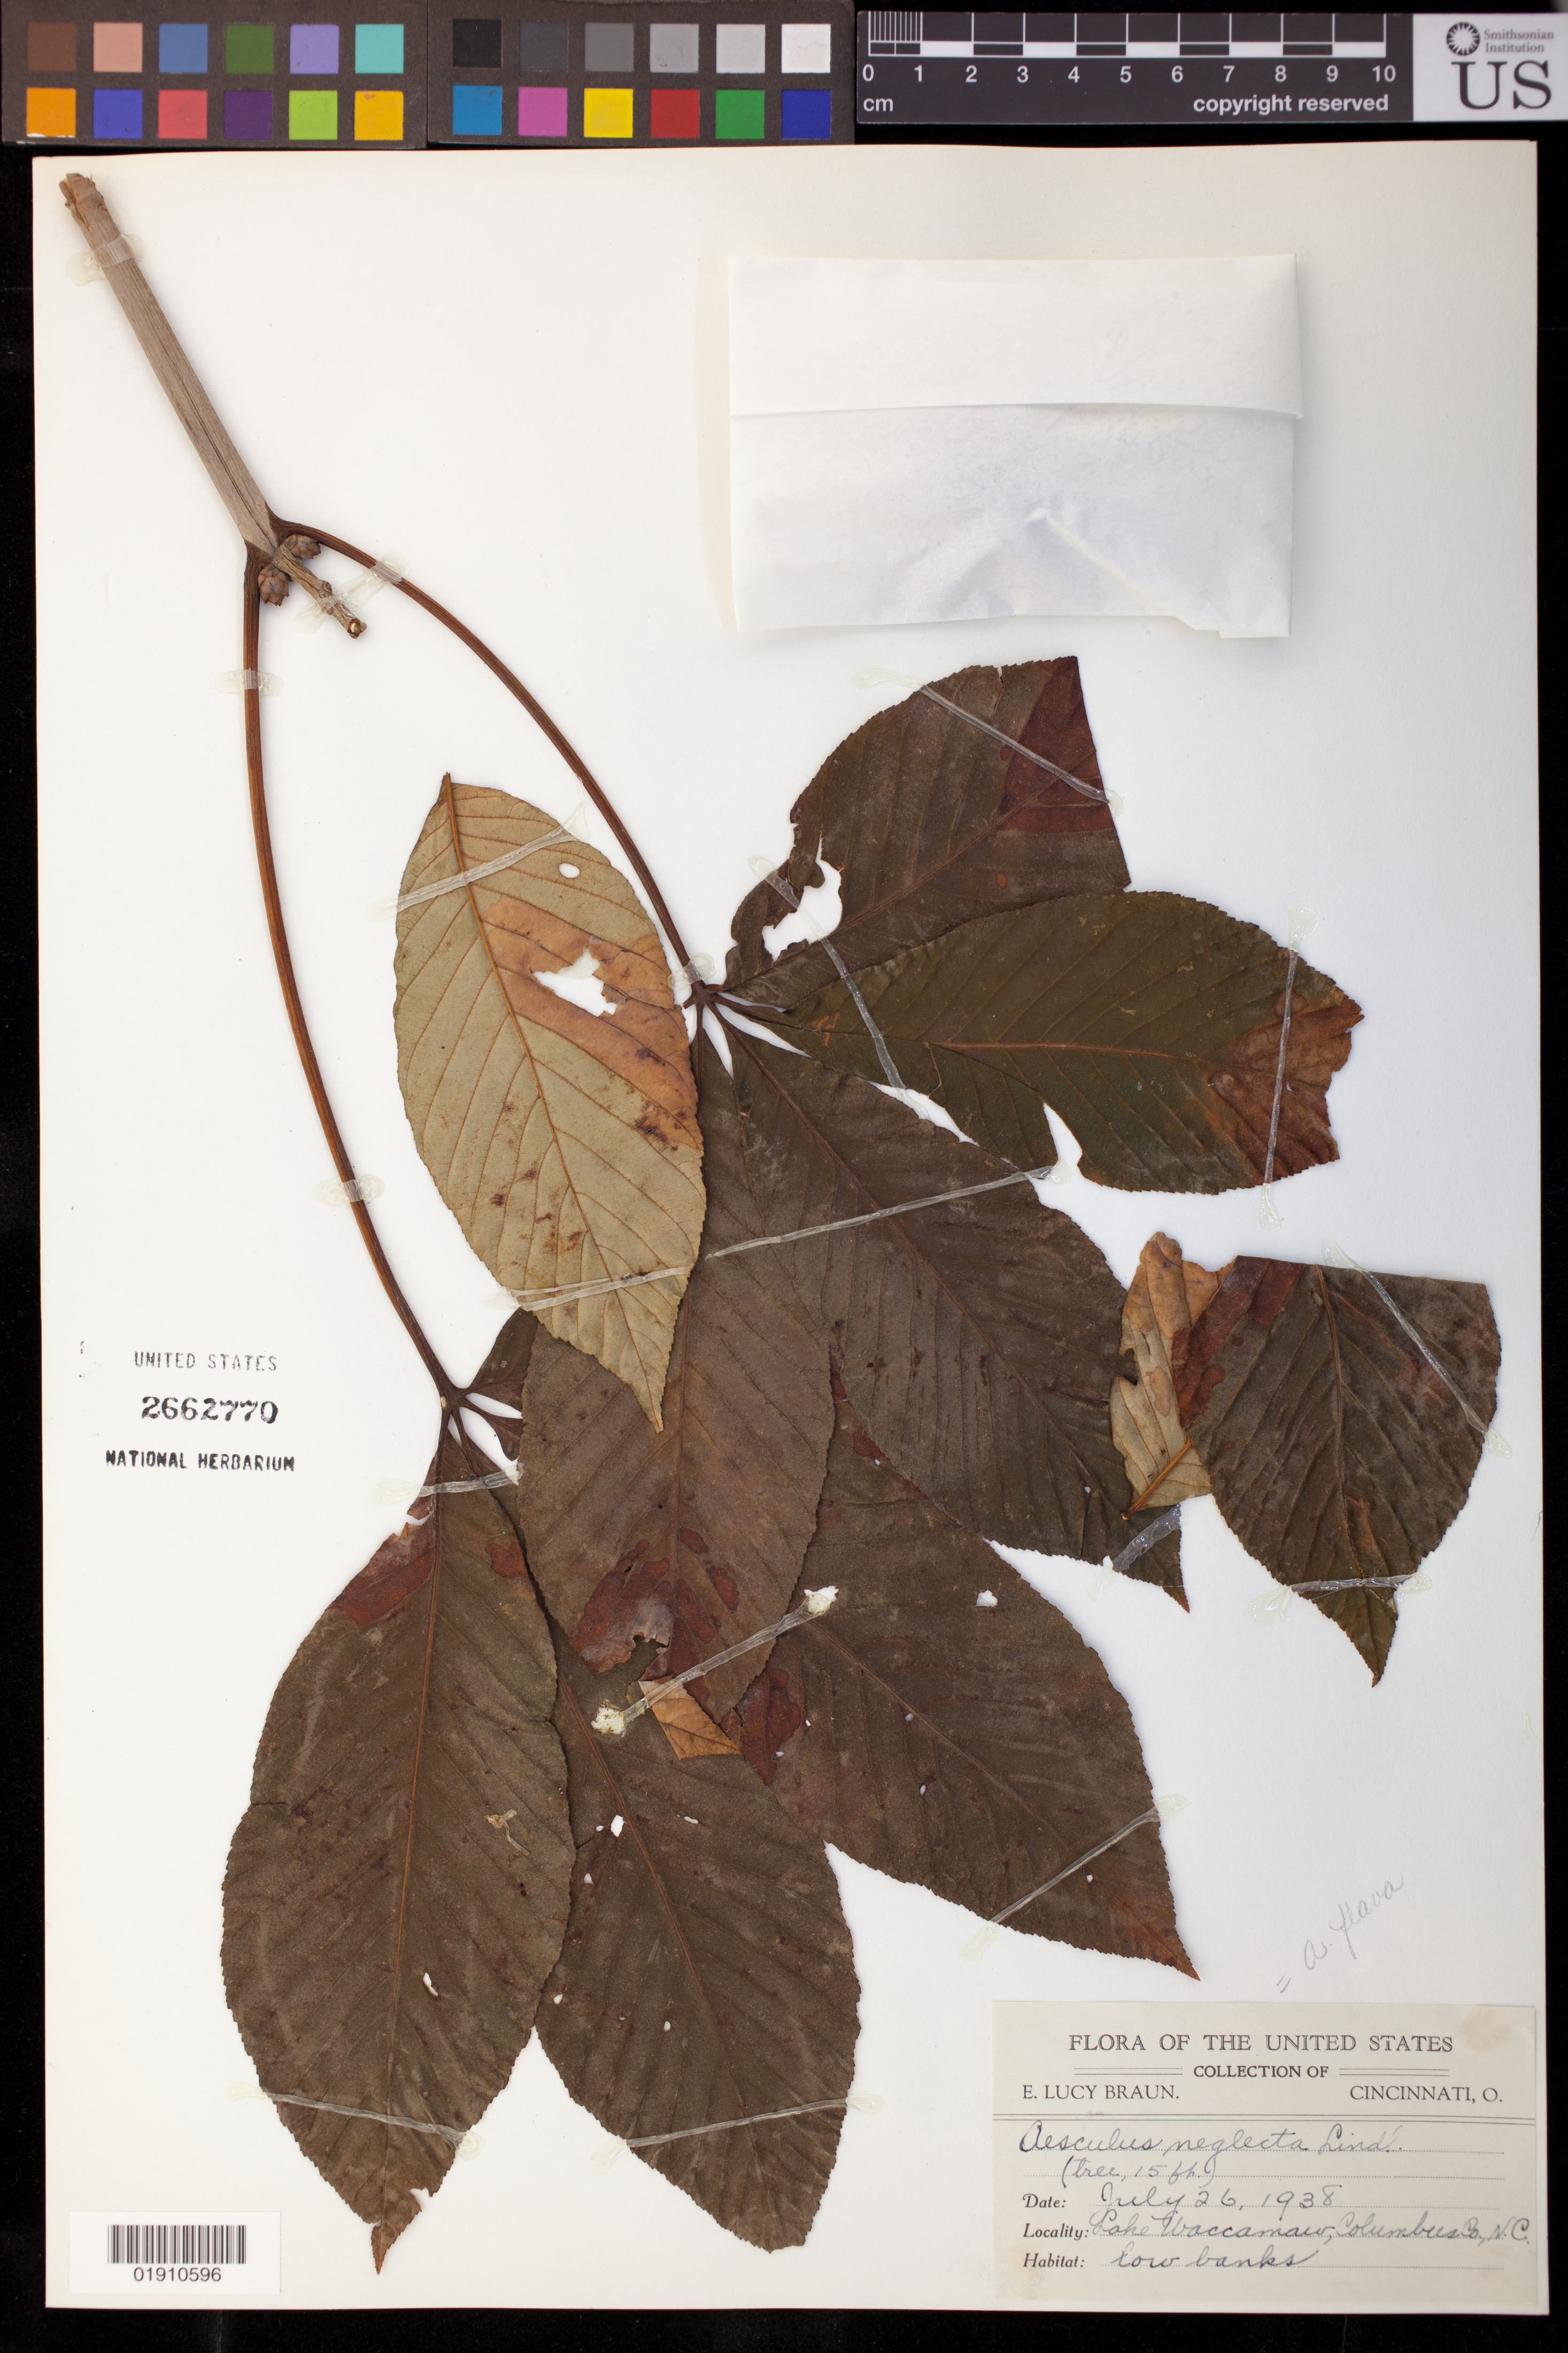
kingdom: Plantae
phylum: Tracheophyta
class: Magnoliopsida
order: Sapindales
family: Sapindaceae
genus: Aesculus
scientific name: Aesculus flava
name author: Sol.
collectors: E. L. Braun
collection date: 1938-07-26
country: United States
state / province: North Carolina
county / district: Columbus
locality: Lake Waccamaw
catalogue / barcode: US 2662770